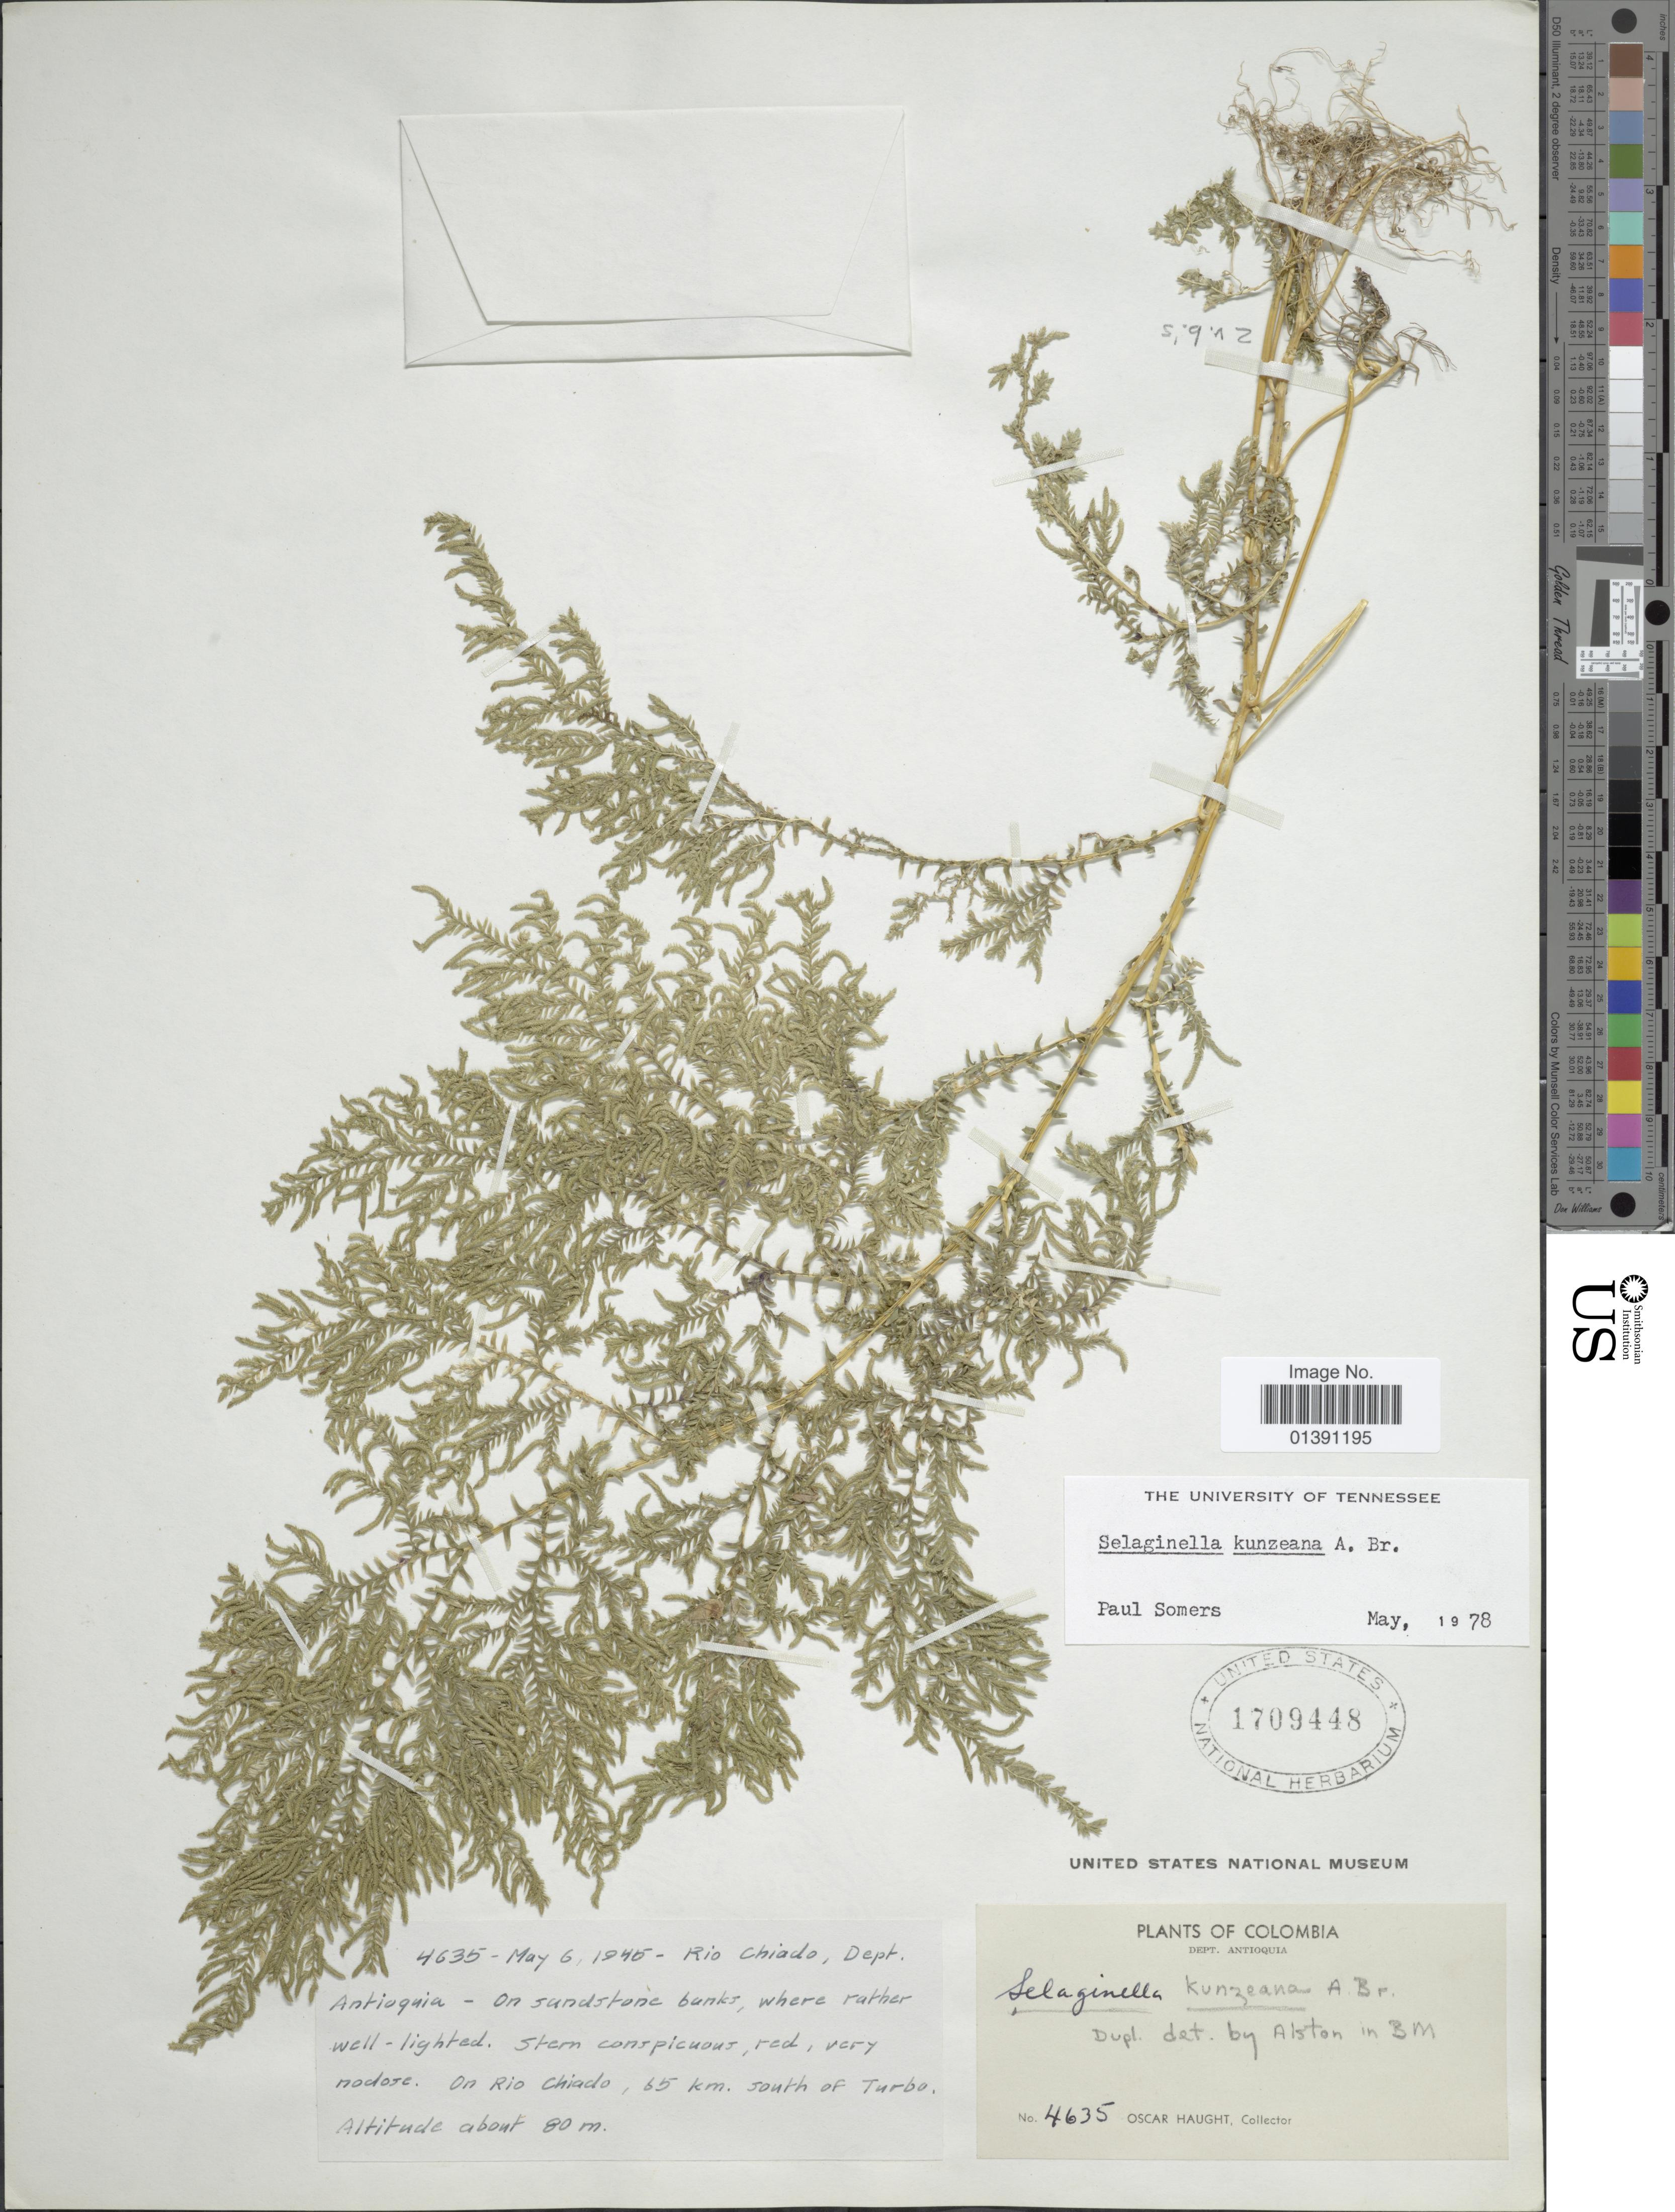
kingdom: Plantae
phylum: Tracheophyta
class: Lycopodiopsida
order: Selaginellales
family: Selaginellaceae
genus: Selaginella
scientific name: Selaginella kunzeana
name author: A. Br.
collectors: O. L. Haught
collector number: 4635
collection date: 1945-05-06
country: Colombia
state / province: Antioquia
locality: Rio Chiado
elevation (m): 80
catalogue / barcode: US 1709448